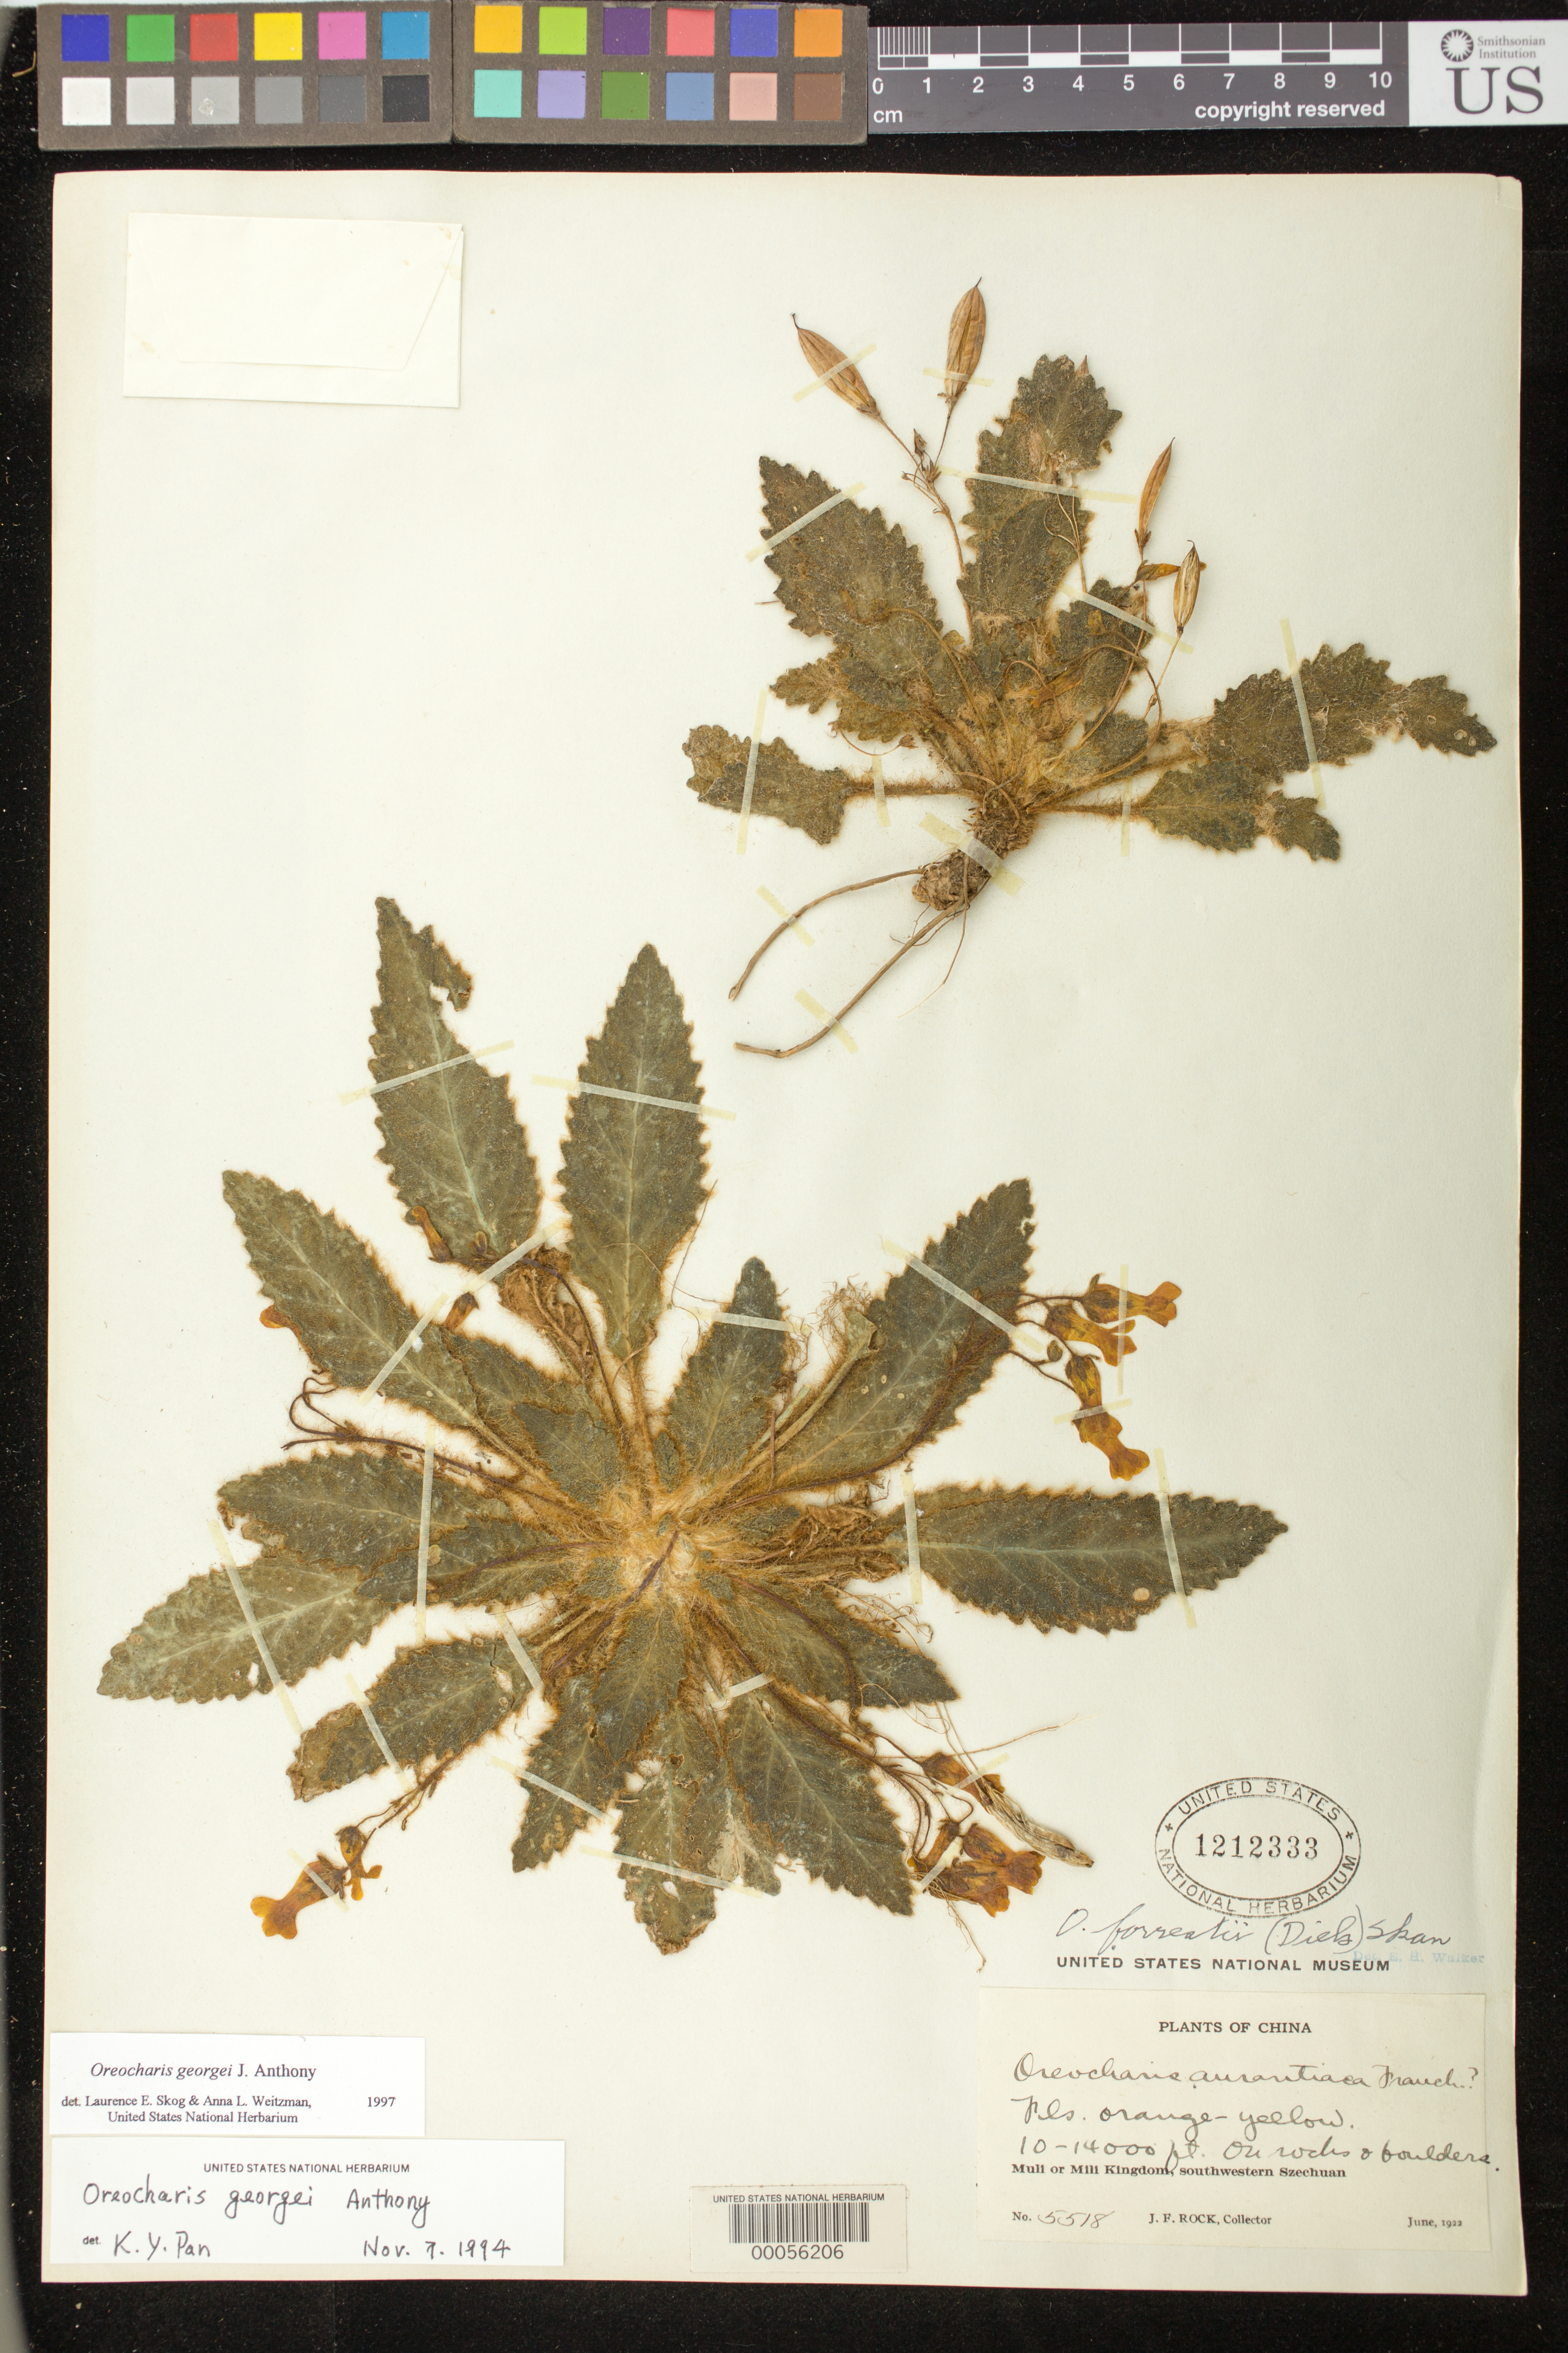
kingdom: Plantae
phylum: Tracheophyta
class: Magnoliopsida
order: Lamiales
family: Gesneriaceae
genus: Oreocharis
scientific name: Oreocharis georgei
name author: J. Anthony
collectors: J. F. Rock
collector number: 5518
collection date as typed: Jun 1922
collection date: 1922-06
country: China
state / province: Sichuan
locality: Muli or mili kingdom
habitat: On rocks and boulders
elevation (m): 3048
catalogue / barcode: US 1212333